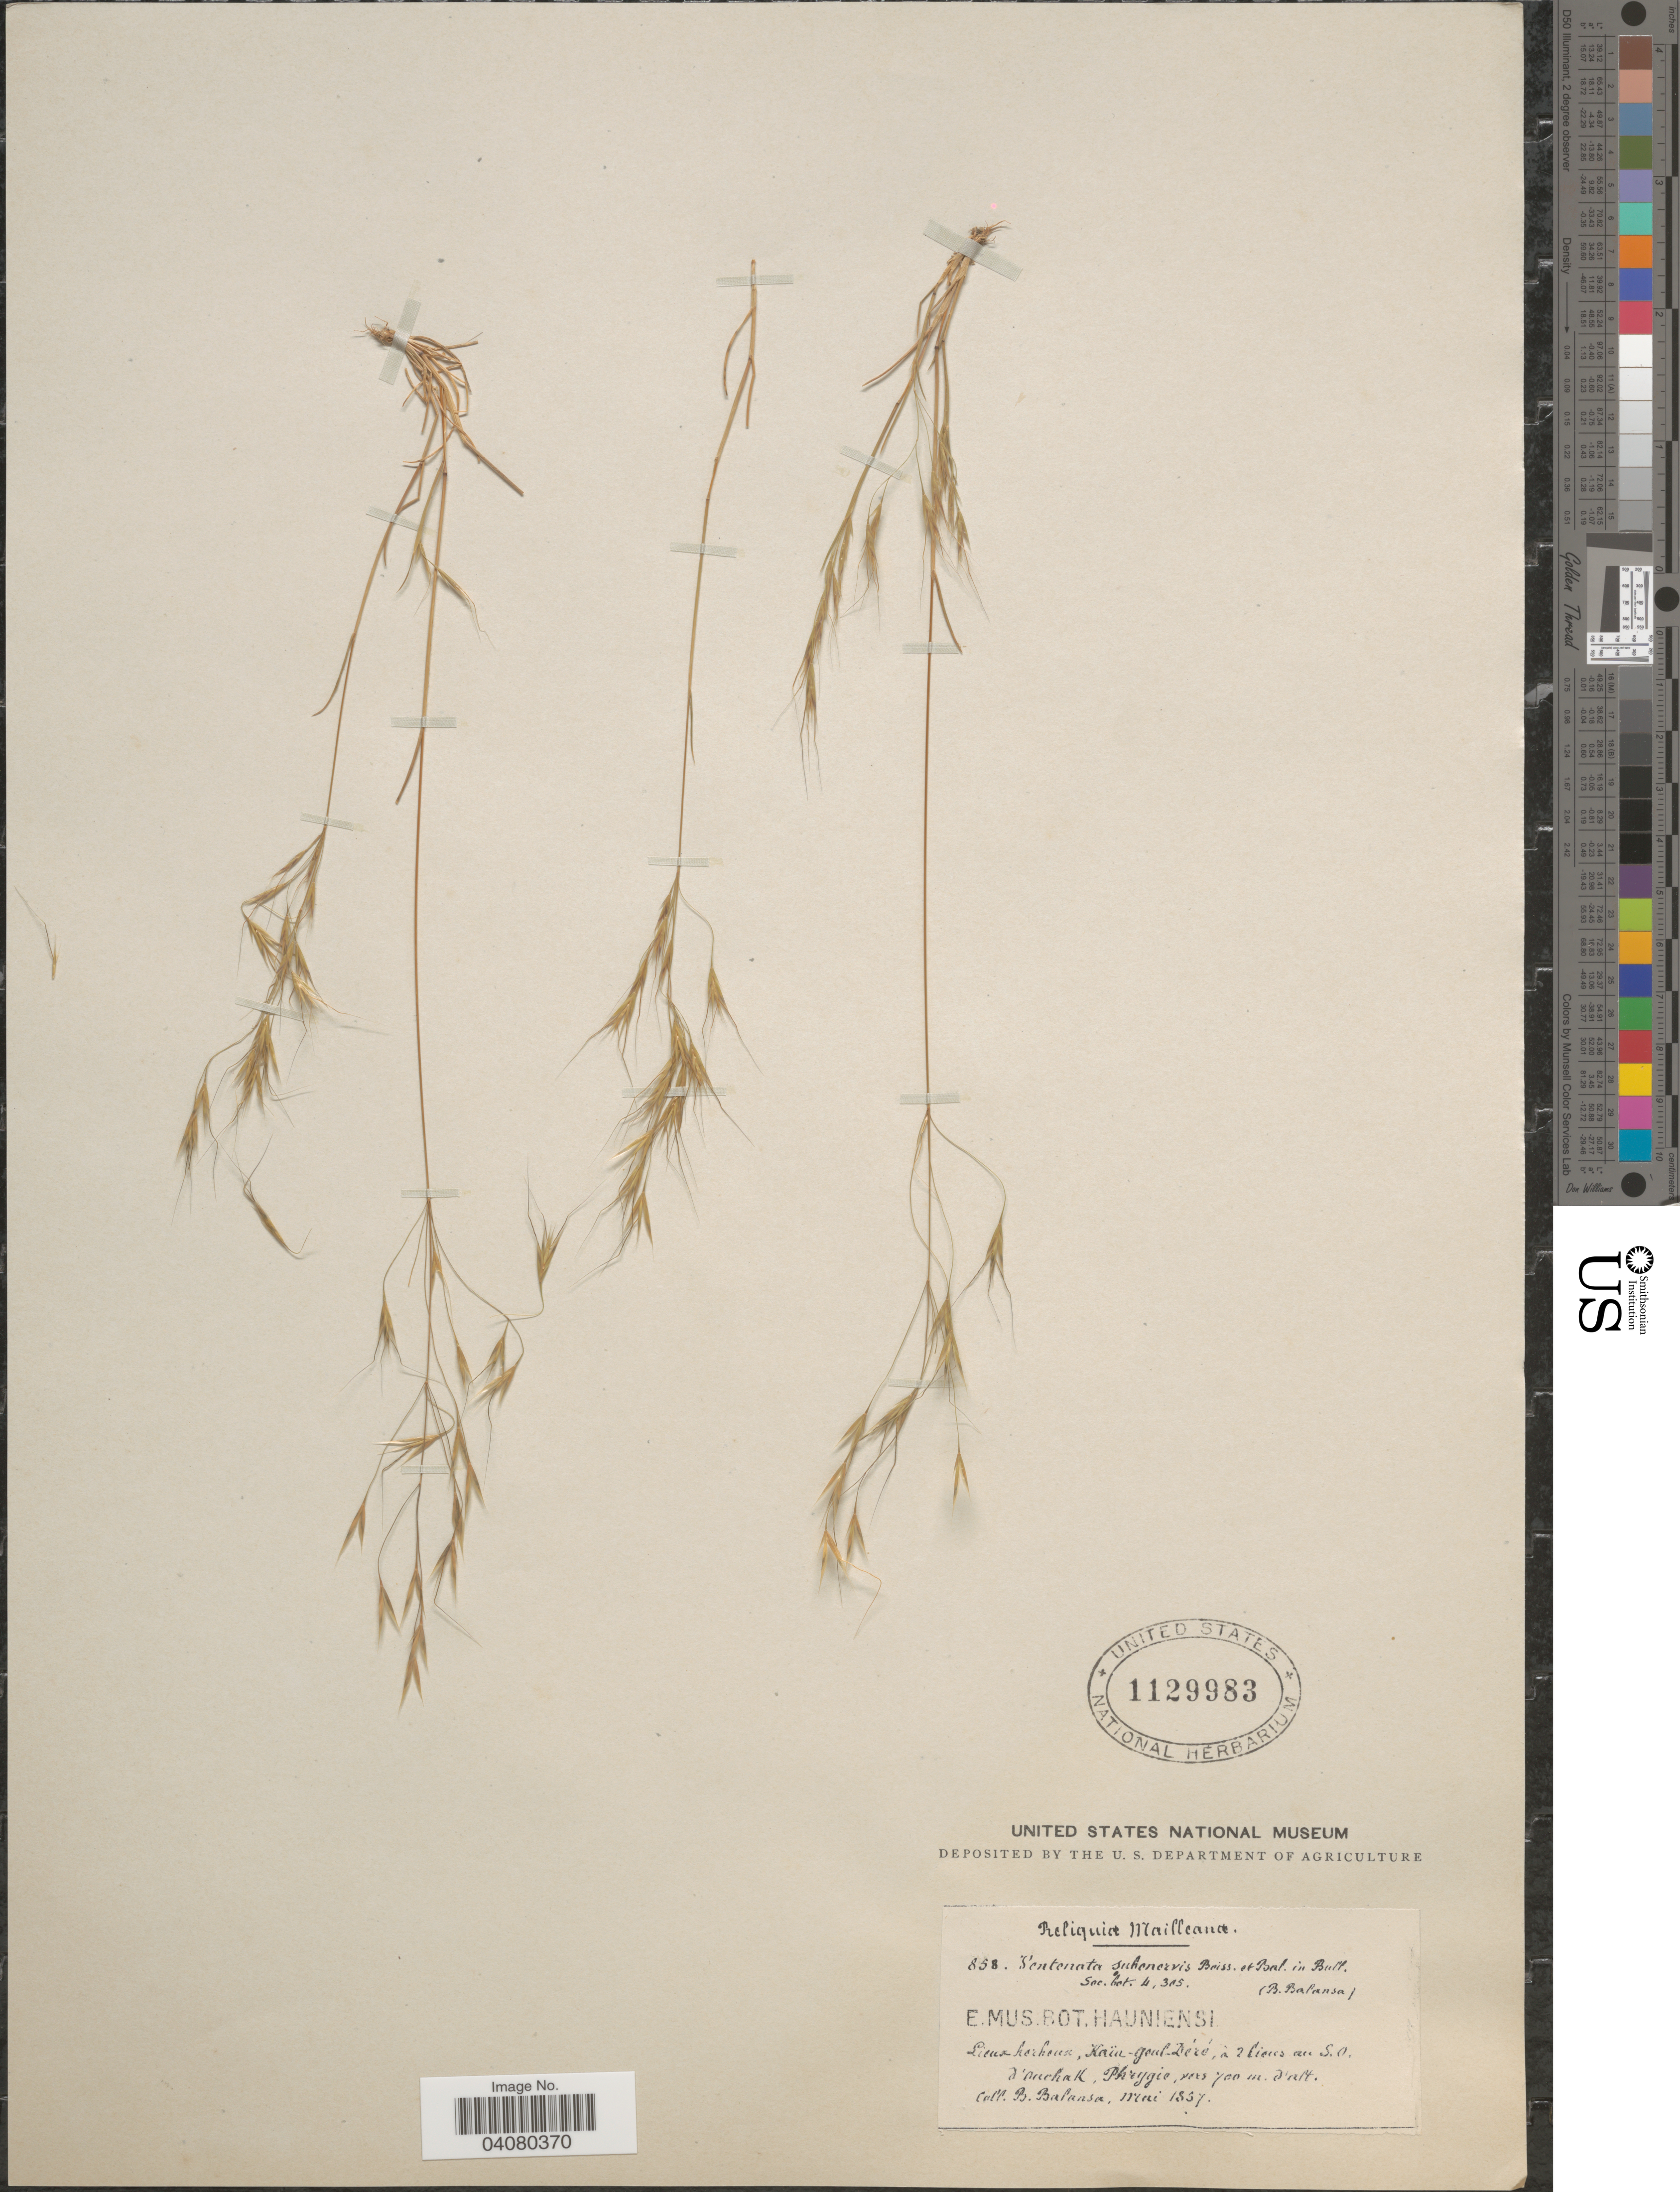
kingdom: Plantae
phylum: Tracheophyta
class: Liliopsida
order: Poales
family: Poaceae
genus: Ventenata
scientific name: Ventenata subenervis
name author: Boiss. & Balansa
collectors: B. Balansa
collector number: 858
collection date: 1857-05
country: Turkey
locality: Lieux herbeux, Kaïn-goul-Dérè, à lieus au S.O. d'Ouchak, Phrygie.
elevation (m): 700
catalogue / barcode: US 1129983